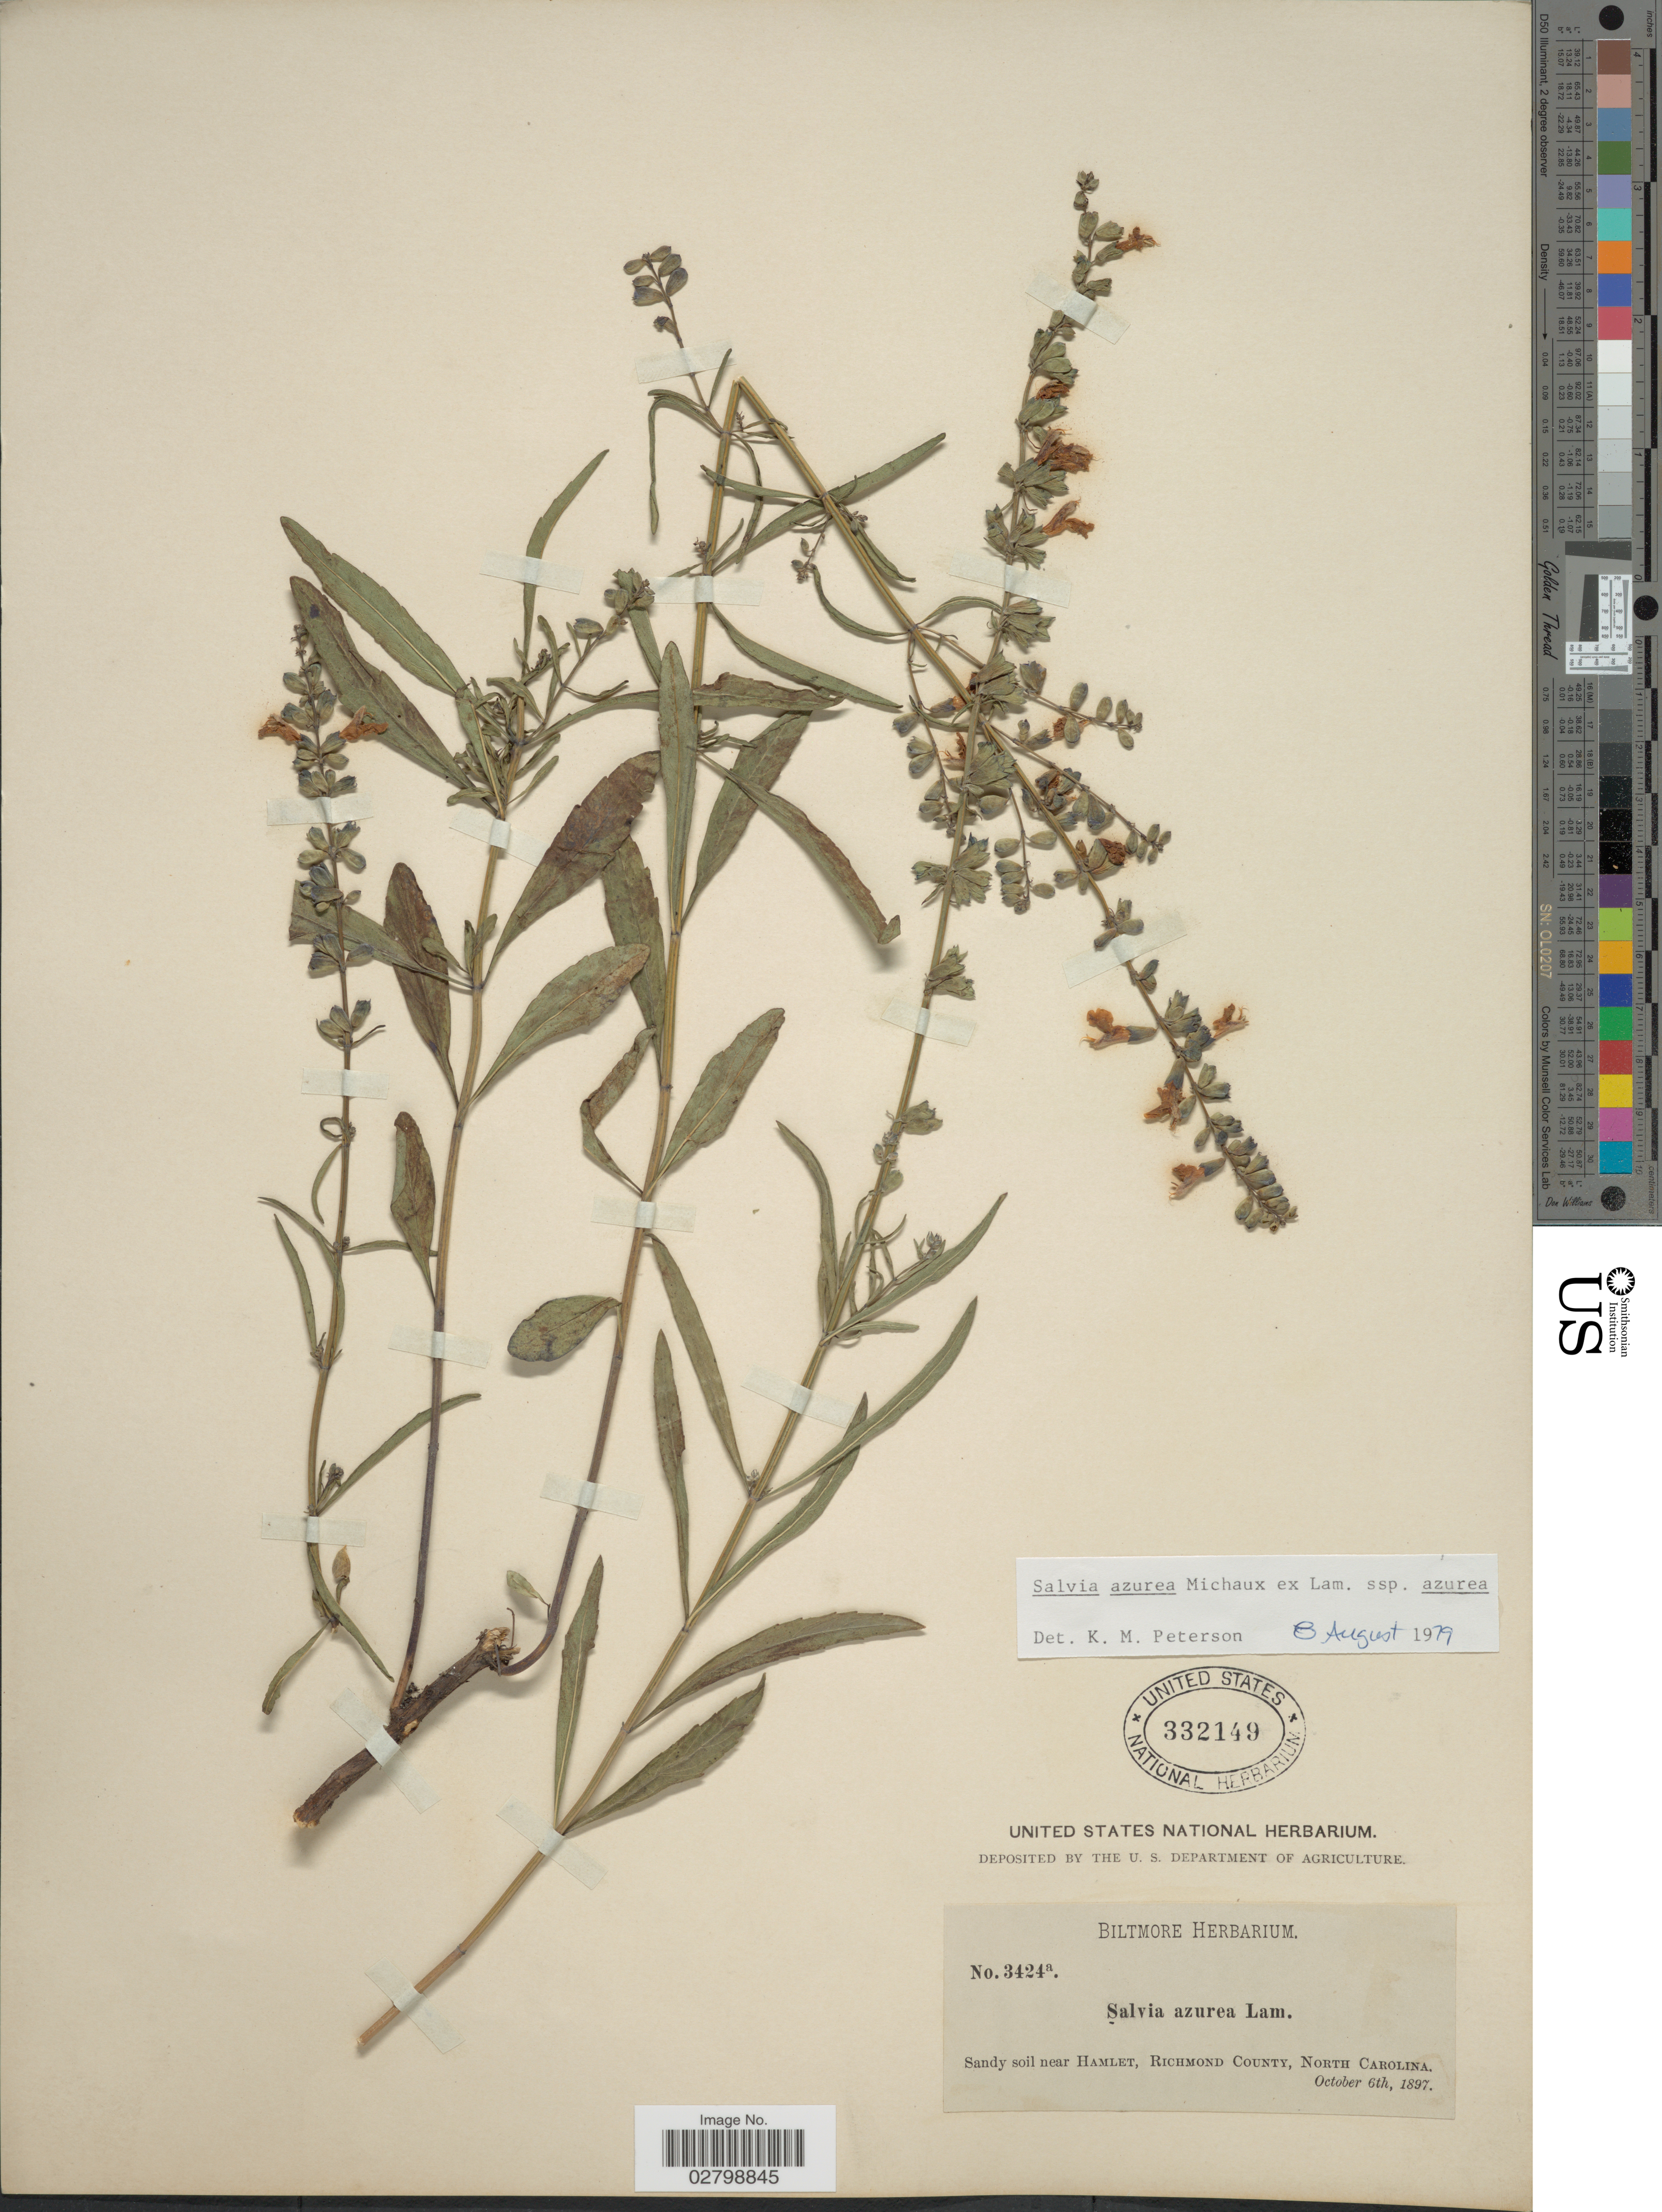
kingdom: Plantae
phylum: Tracheophyta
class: Magnoliopsida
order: Lamiales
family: Lamiaceae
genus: Salvia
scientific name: Salvia azurea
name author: Michx. ex Vahl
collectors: ex herb. Biltmore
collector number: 3424a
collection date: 1897-10-06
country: United States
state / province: North Carolina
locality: Sandy soil near Hamlet, Richmond County.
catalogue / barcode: US 332149